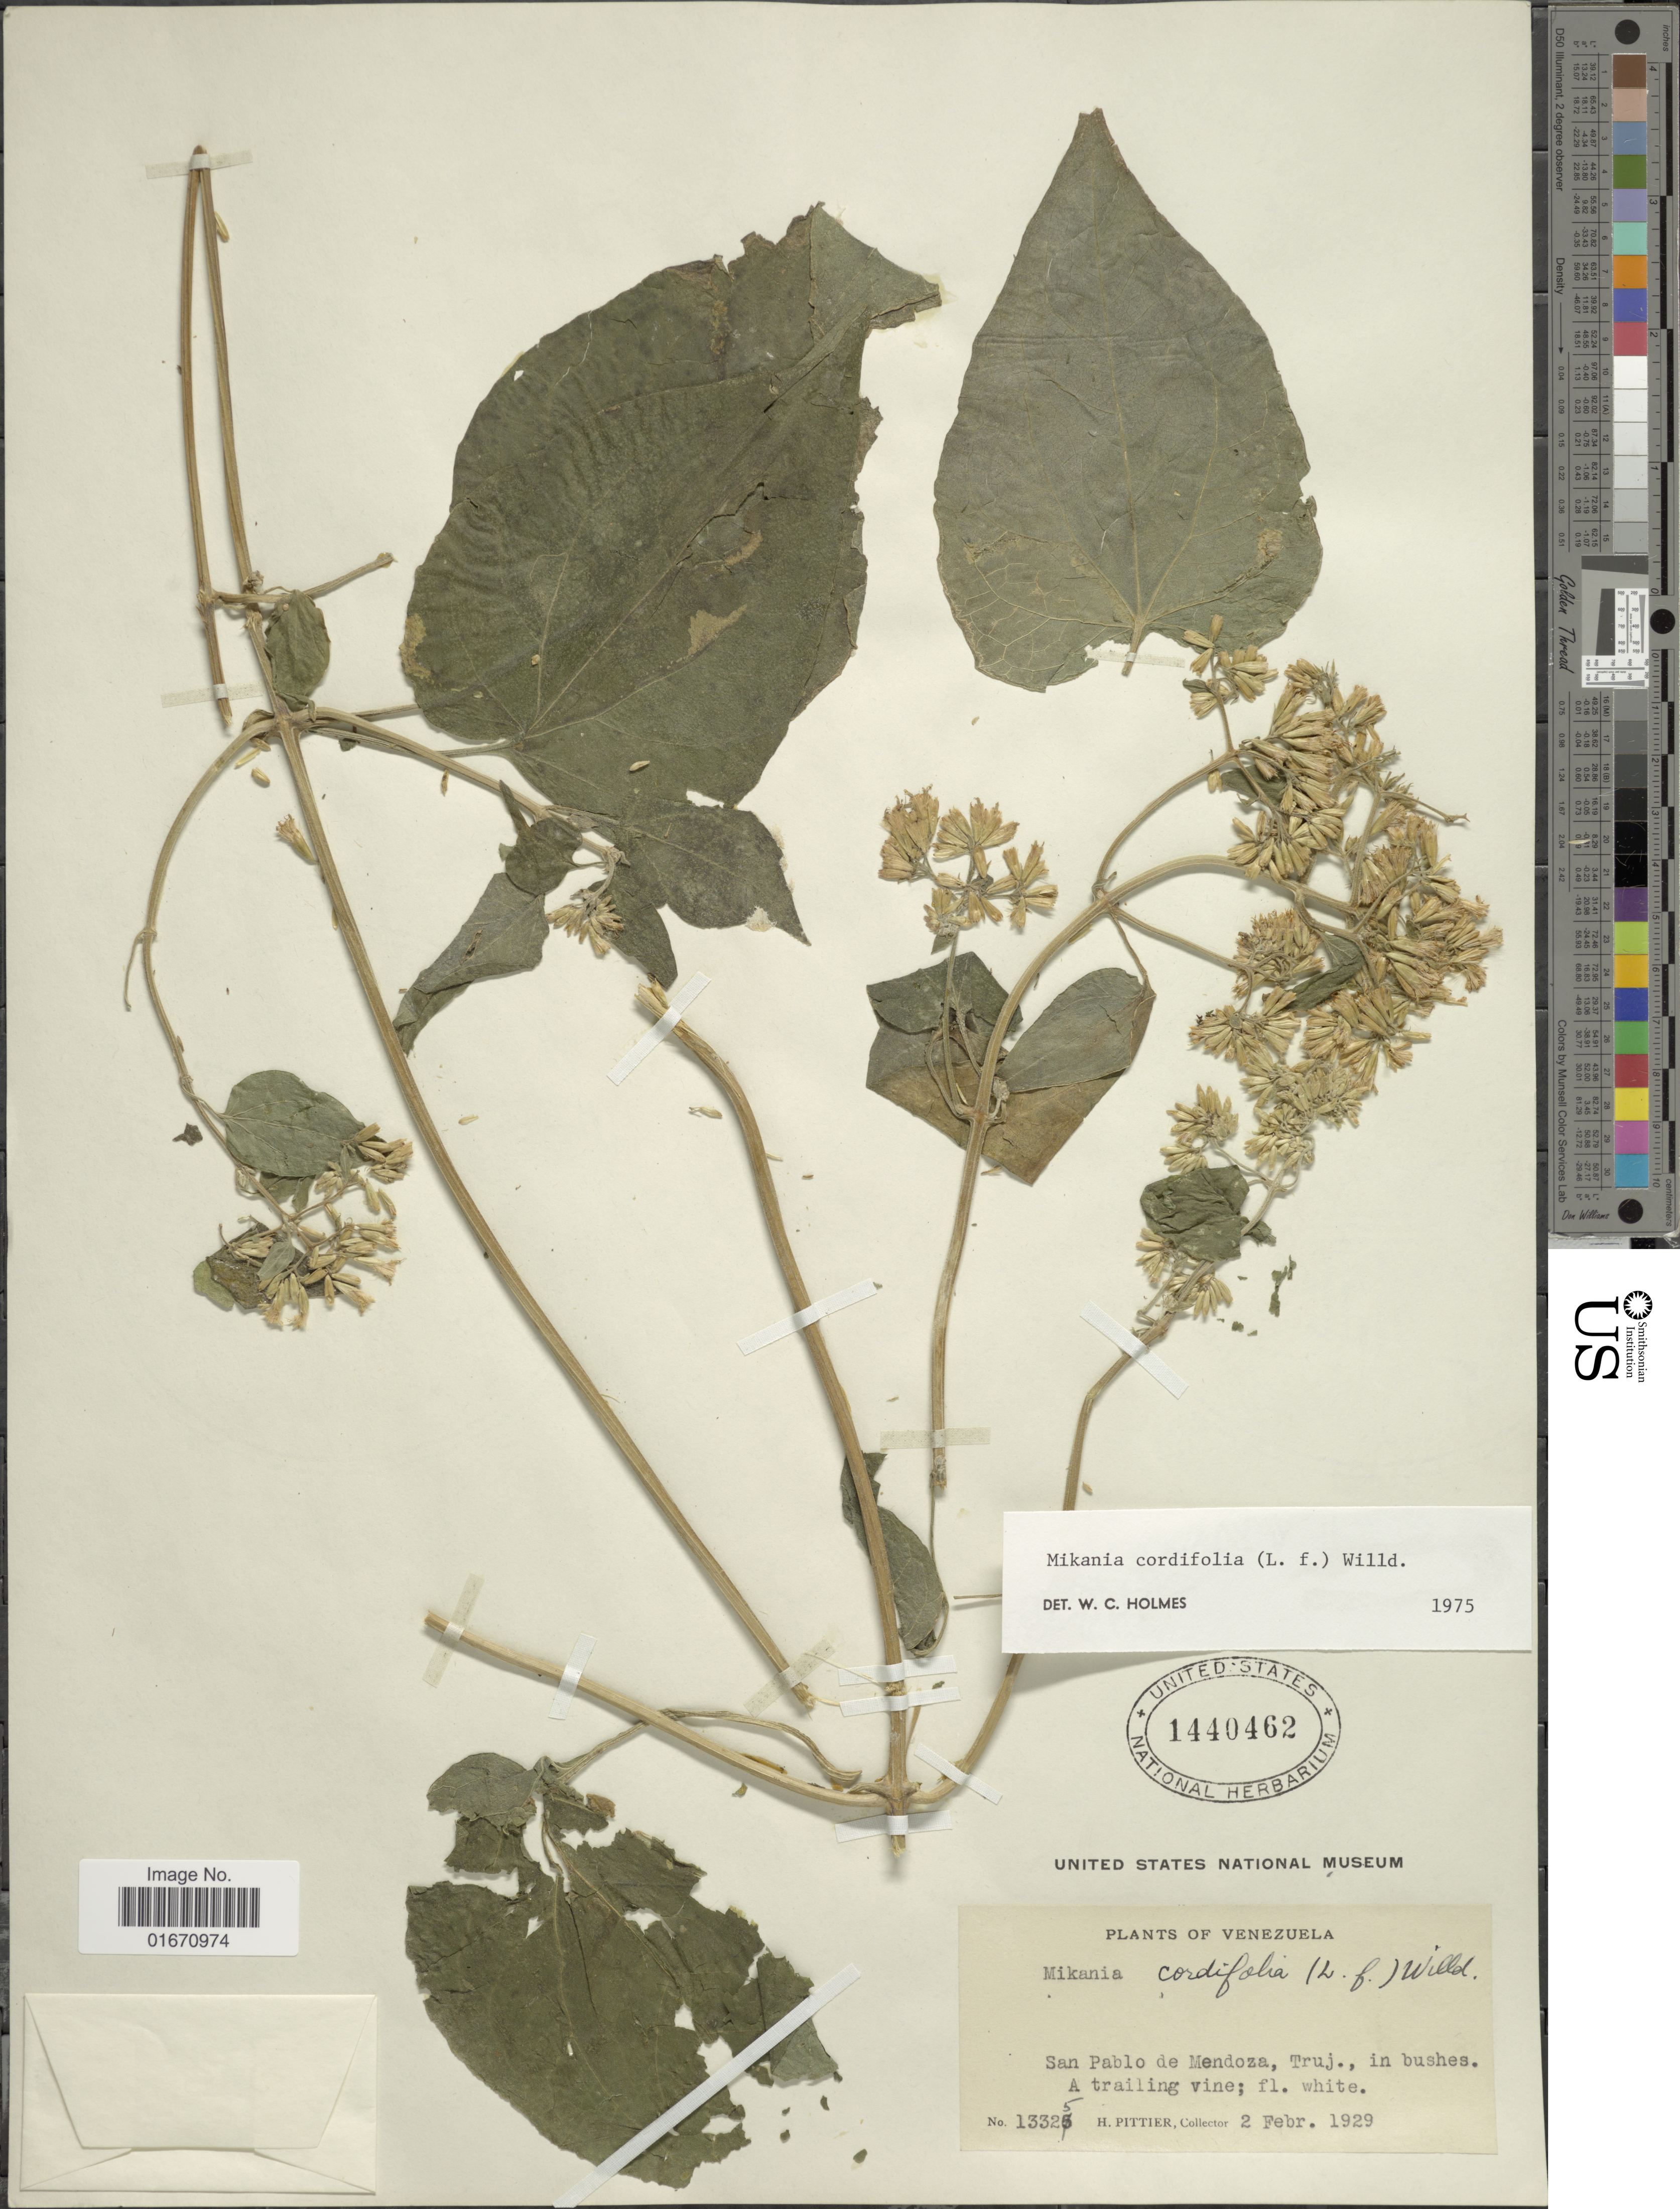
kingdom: Plantae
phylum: Tracheophyta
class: Magnoliopsida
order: Asterales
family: Asteraceae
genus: Mikania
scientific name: Mikania cordifolia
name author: Kunth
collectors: H. F. Pittier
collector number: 13325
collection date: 1929-02-02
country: Venezuela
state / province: Trujillo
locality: San Pablo de Mendoza, Truj.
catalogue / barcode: US 1440462